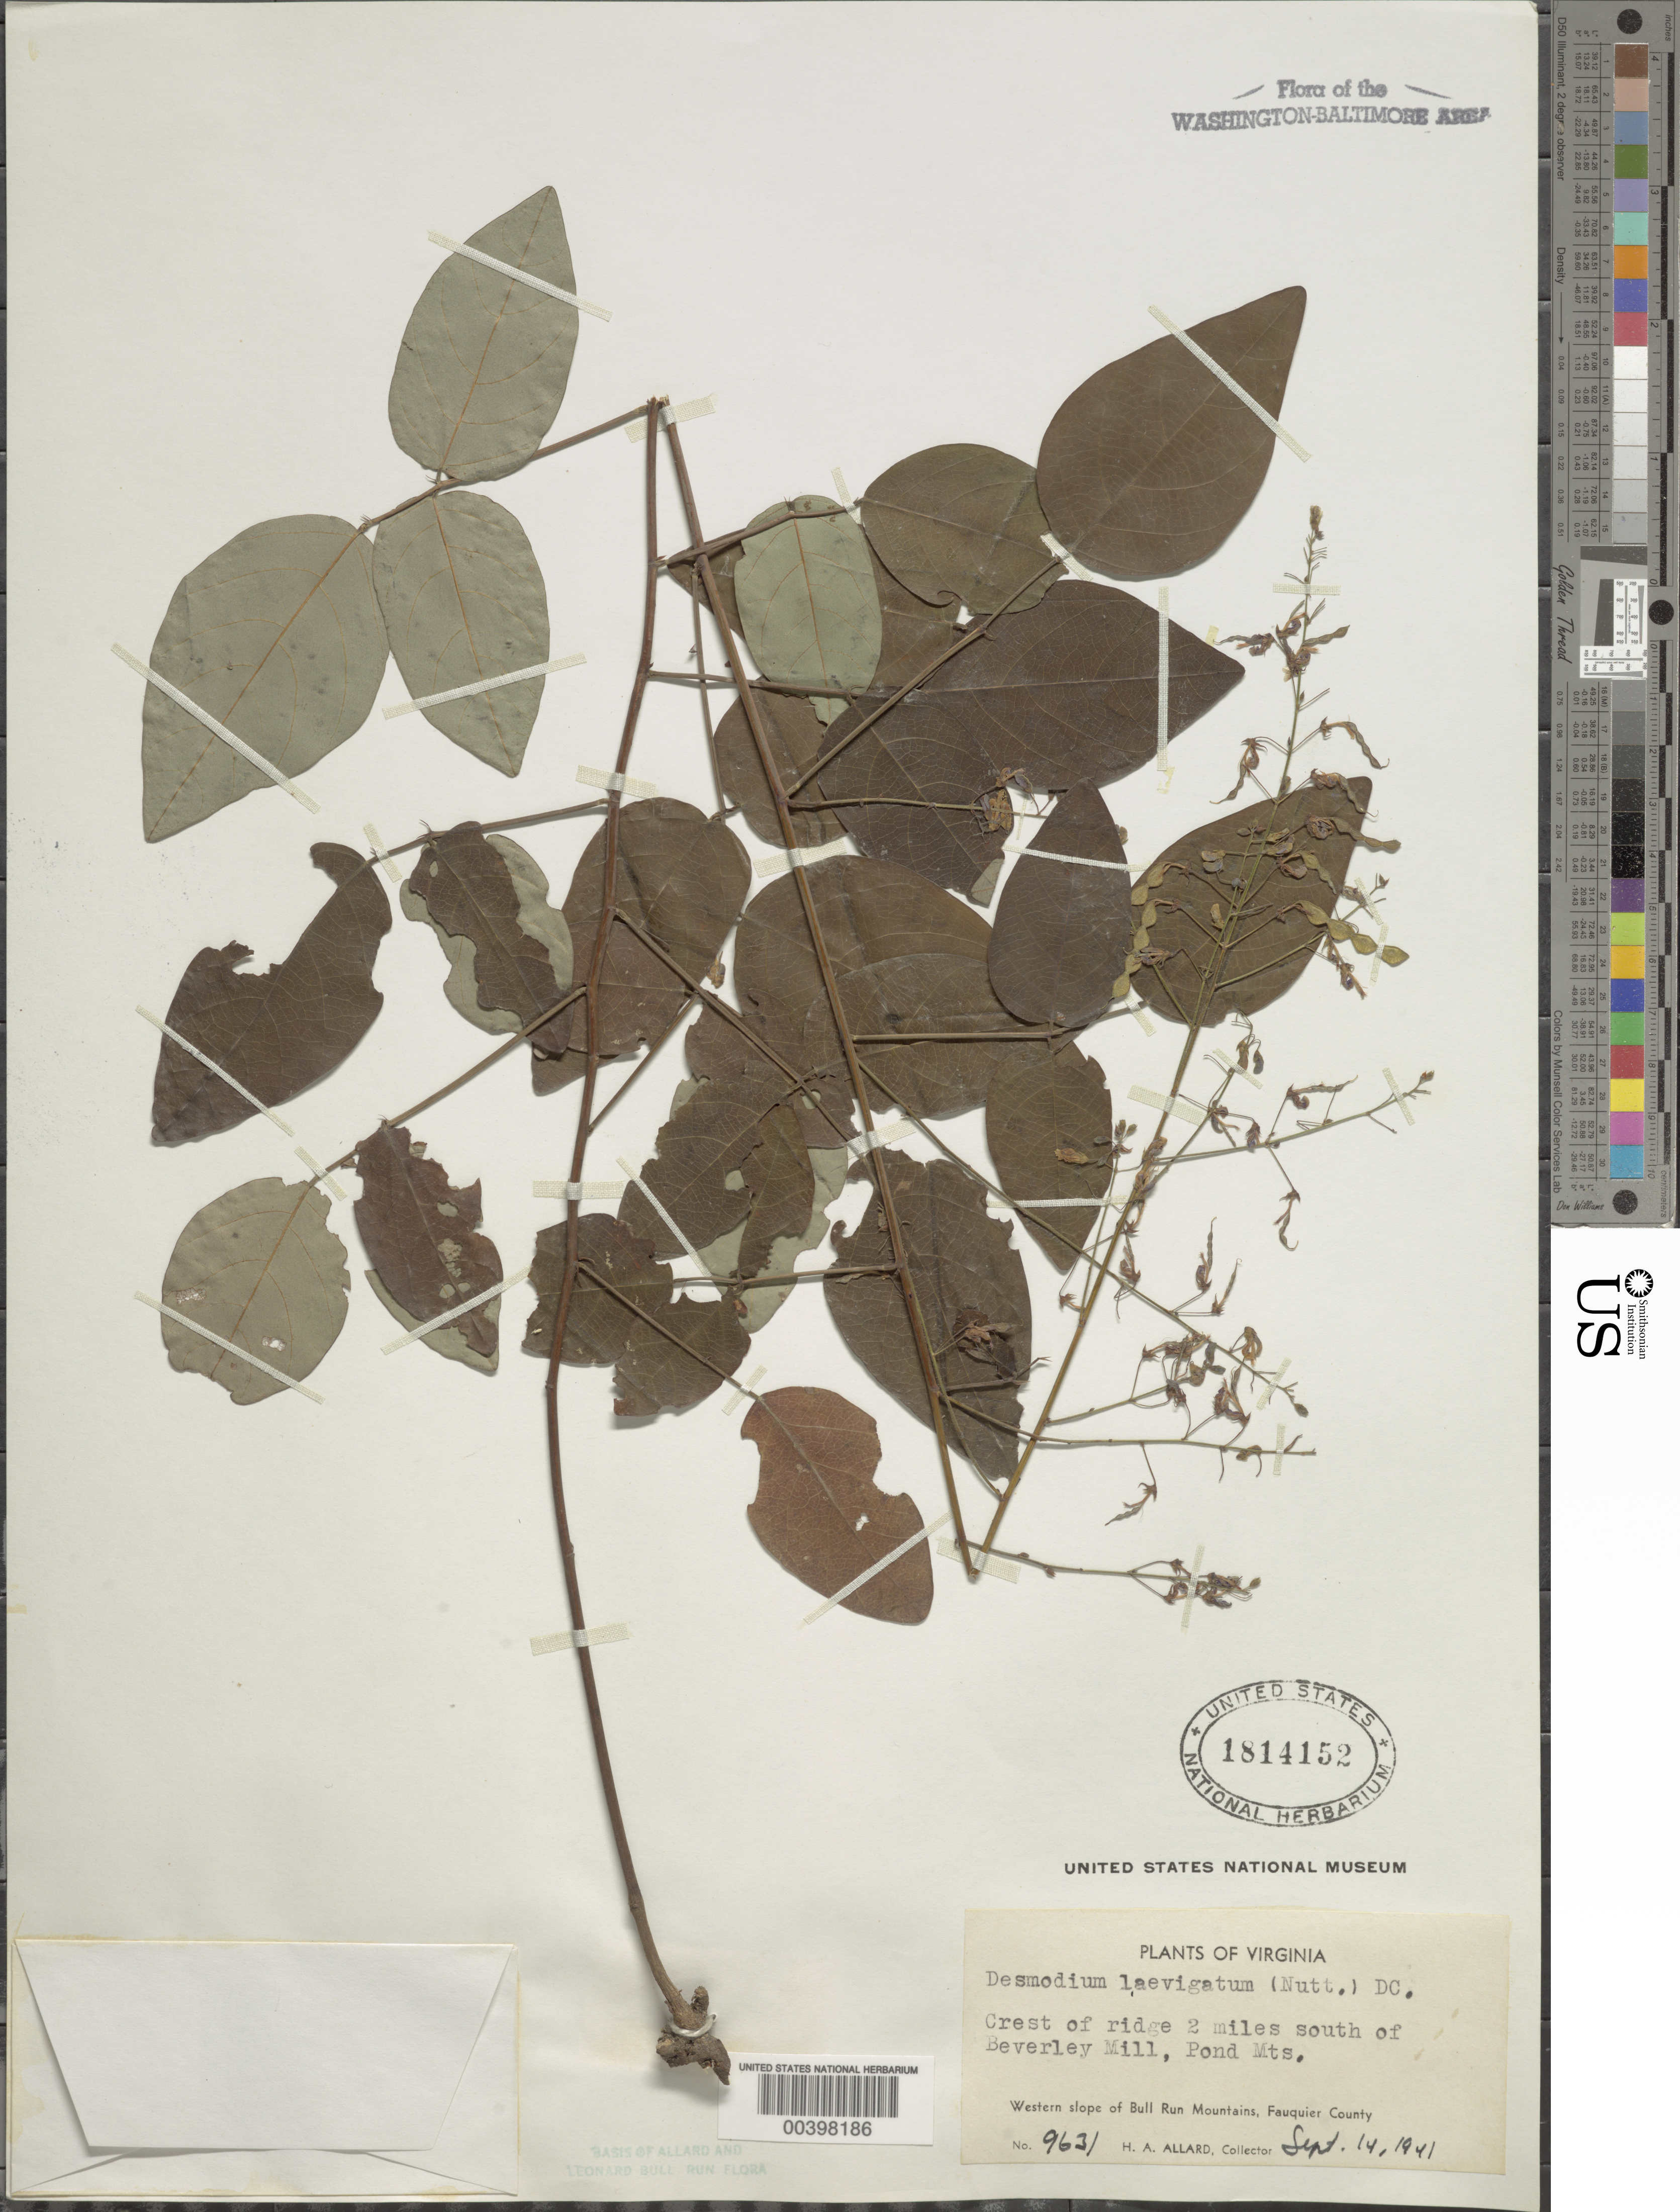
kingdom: Plantae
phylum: Tracheophyta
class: Magnoliopsida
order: Fabales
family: Fabaceae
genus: Desmodium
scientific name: Desmodium laevigatum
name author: (Nutt.) DC.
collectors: H. A. Allard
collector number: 9631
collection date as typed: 14 Sep 1941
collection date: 1941-09-14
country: United States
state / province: Virginia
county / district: Fauquier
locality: South of Beverley Mill, Pond Mountains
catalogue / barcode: US 1814152